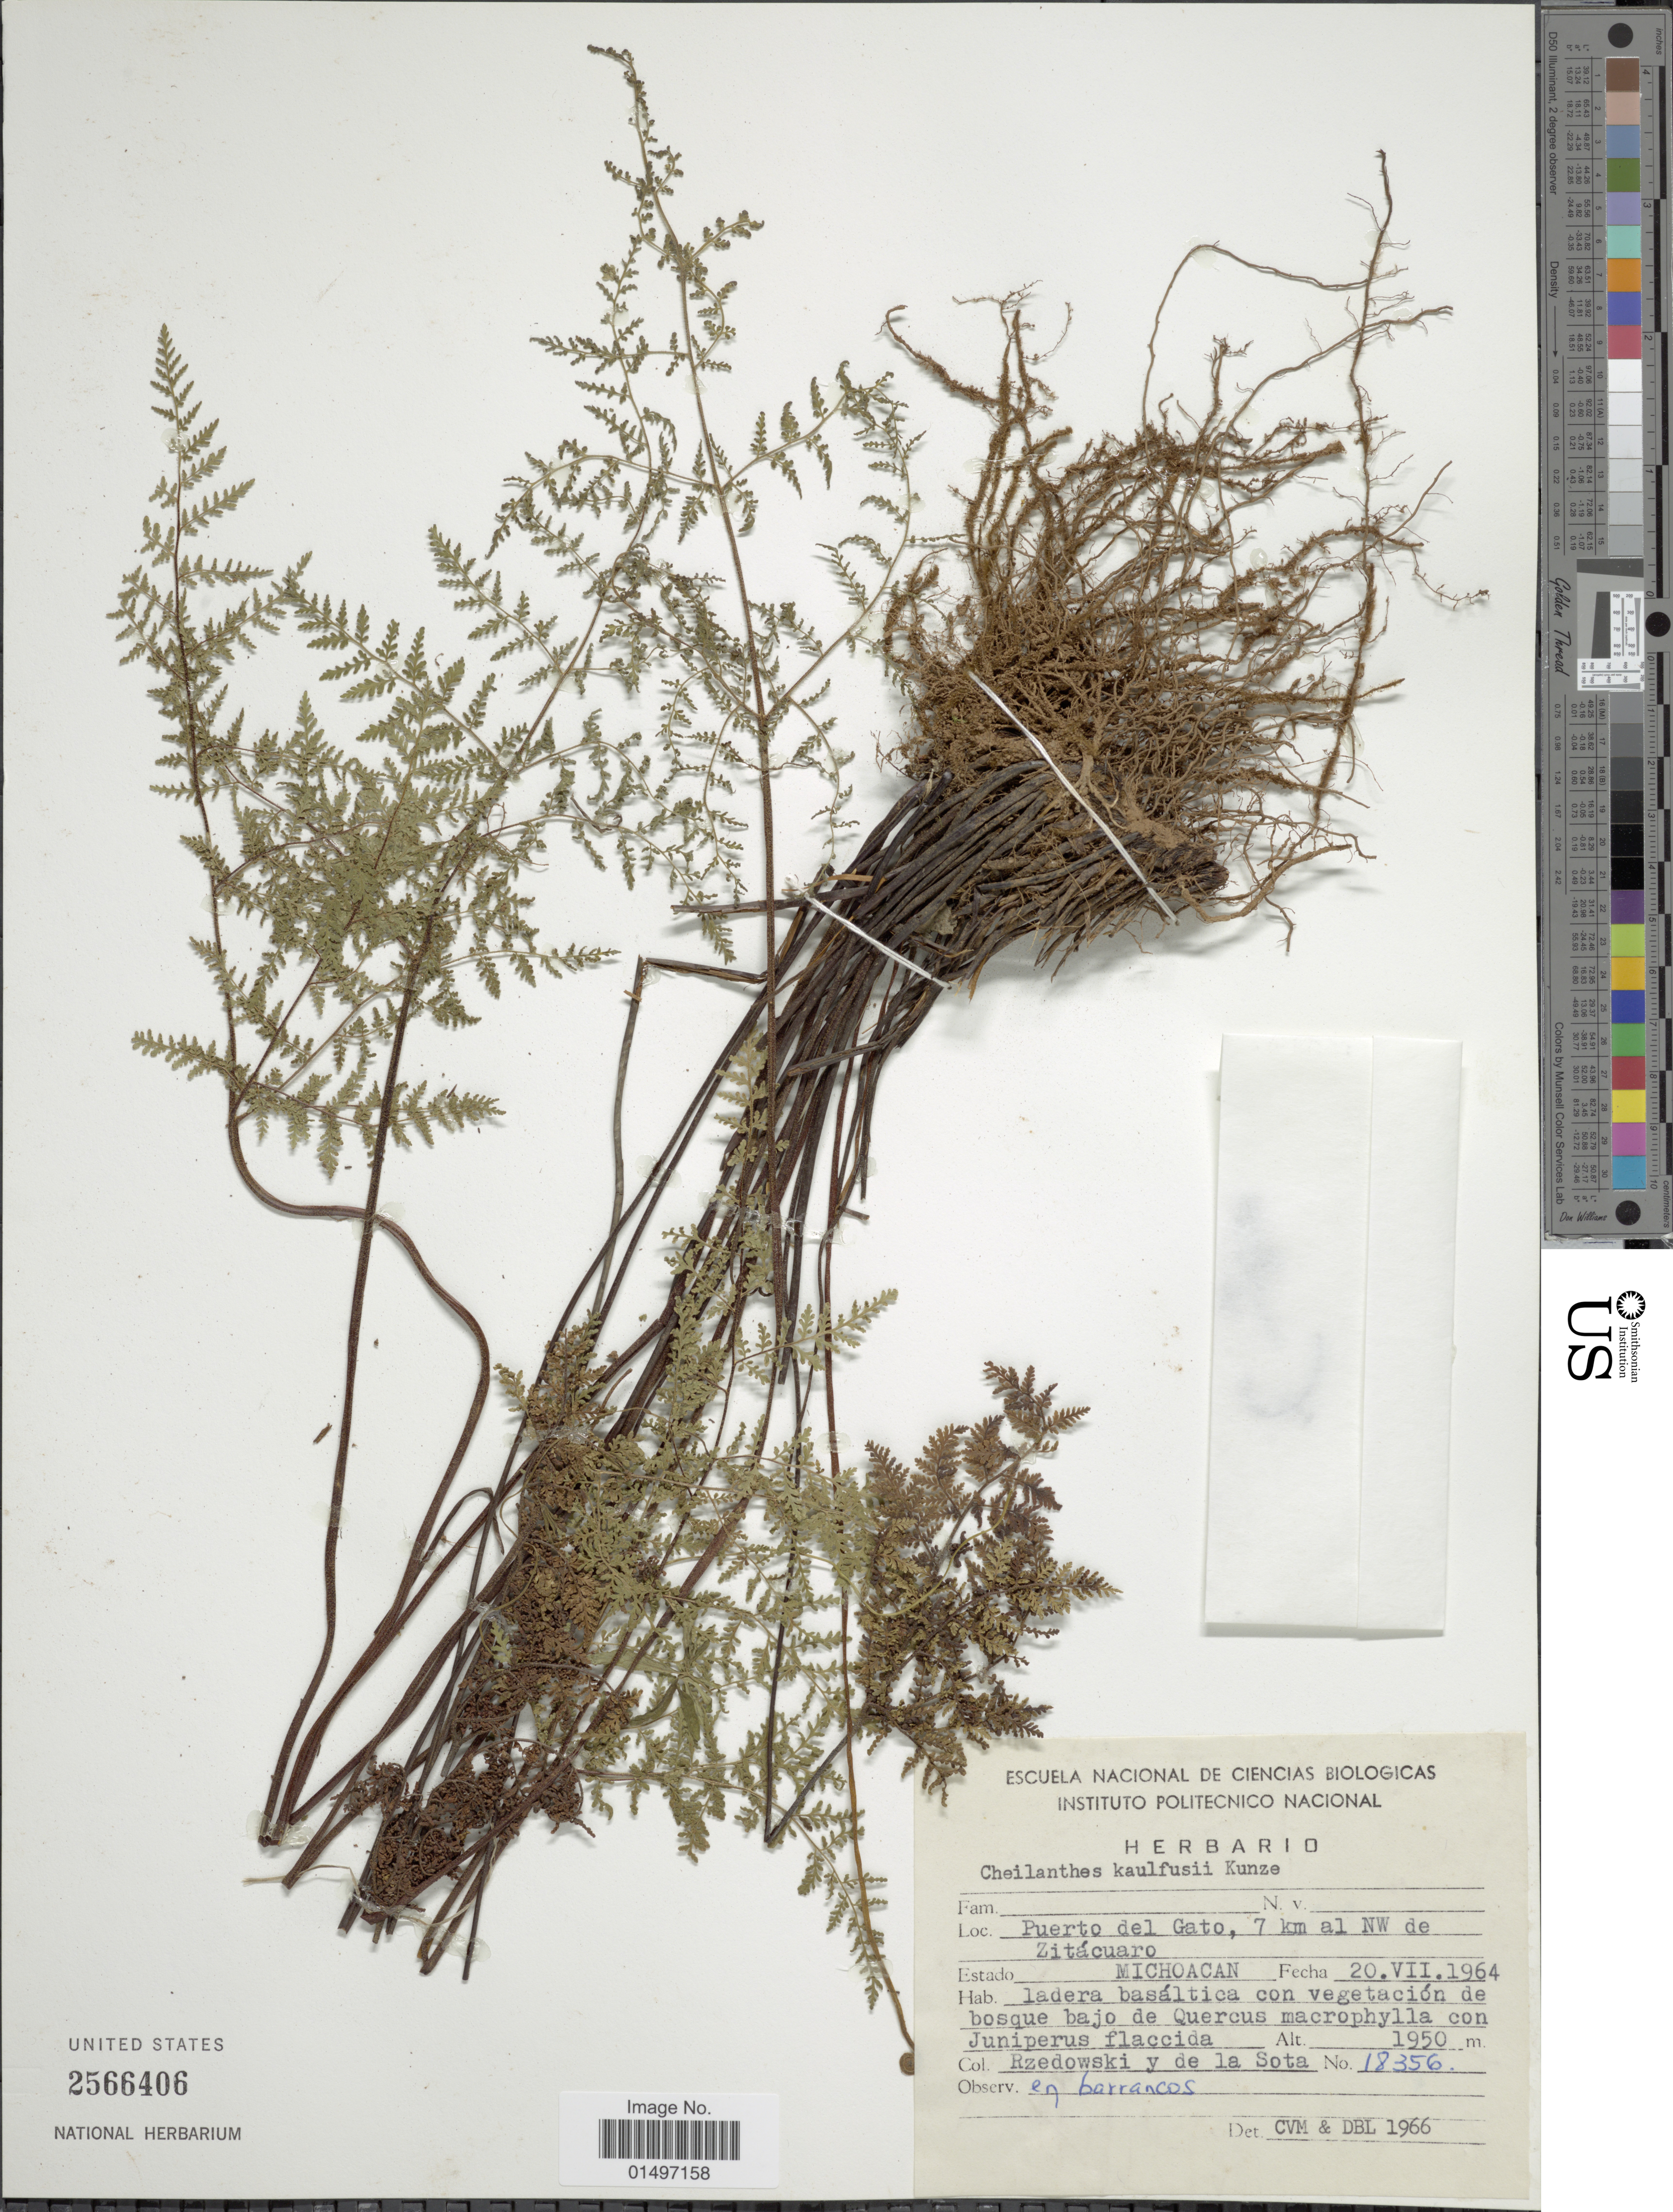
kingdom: Plantae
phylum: Tracheophyta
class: Polypodiopsida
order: Polypodiales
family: Pteridaceae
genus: Gaga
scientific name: Gaga kaulfussii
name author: (Kunze) Fay W. Li & Windham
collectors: Rzedowski, -- & de la Sota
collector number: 18356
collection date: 1964-07-20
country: Mexico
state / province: Michoacán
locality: Mexico, Puerto del Gato, 7 km al NW de Zitacuaro.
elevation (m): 1950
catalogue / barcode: US 2566406